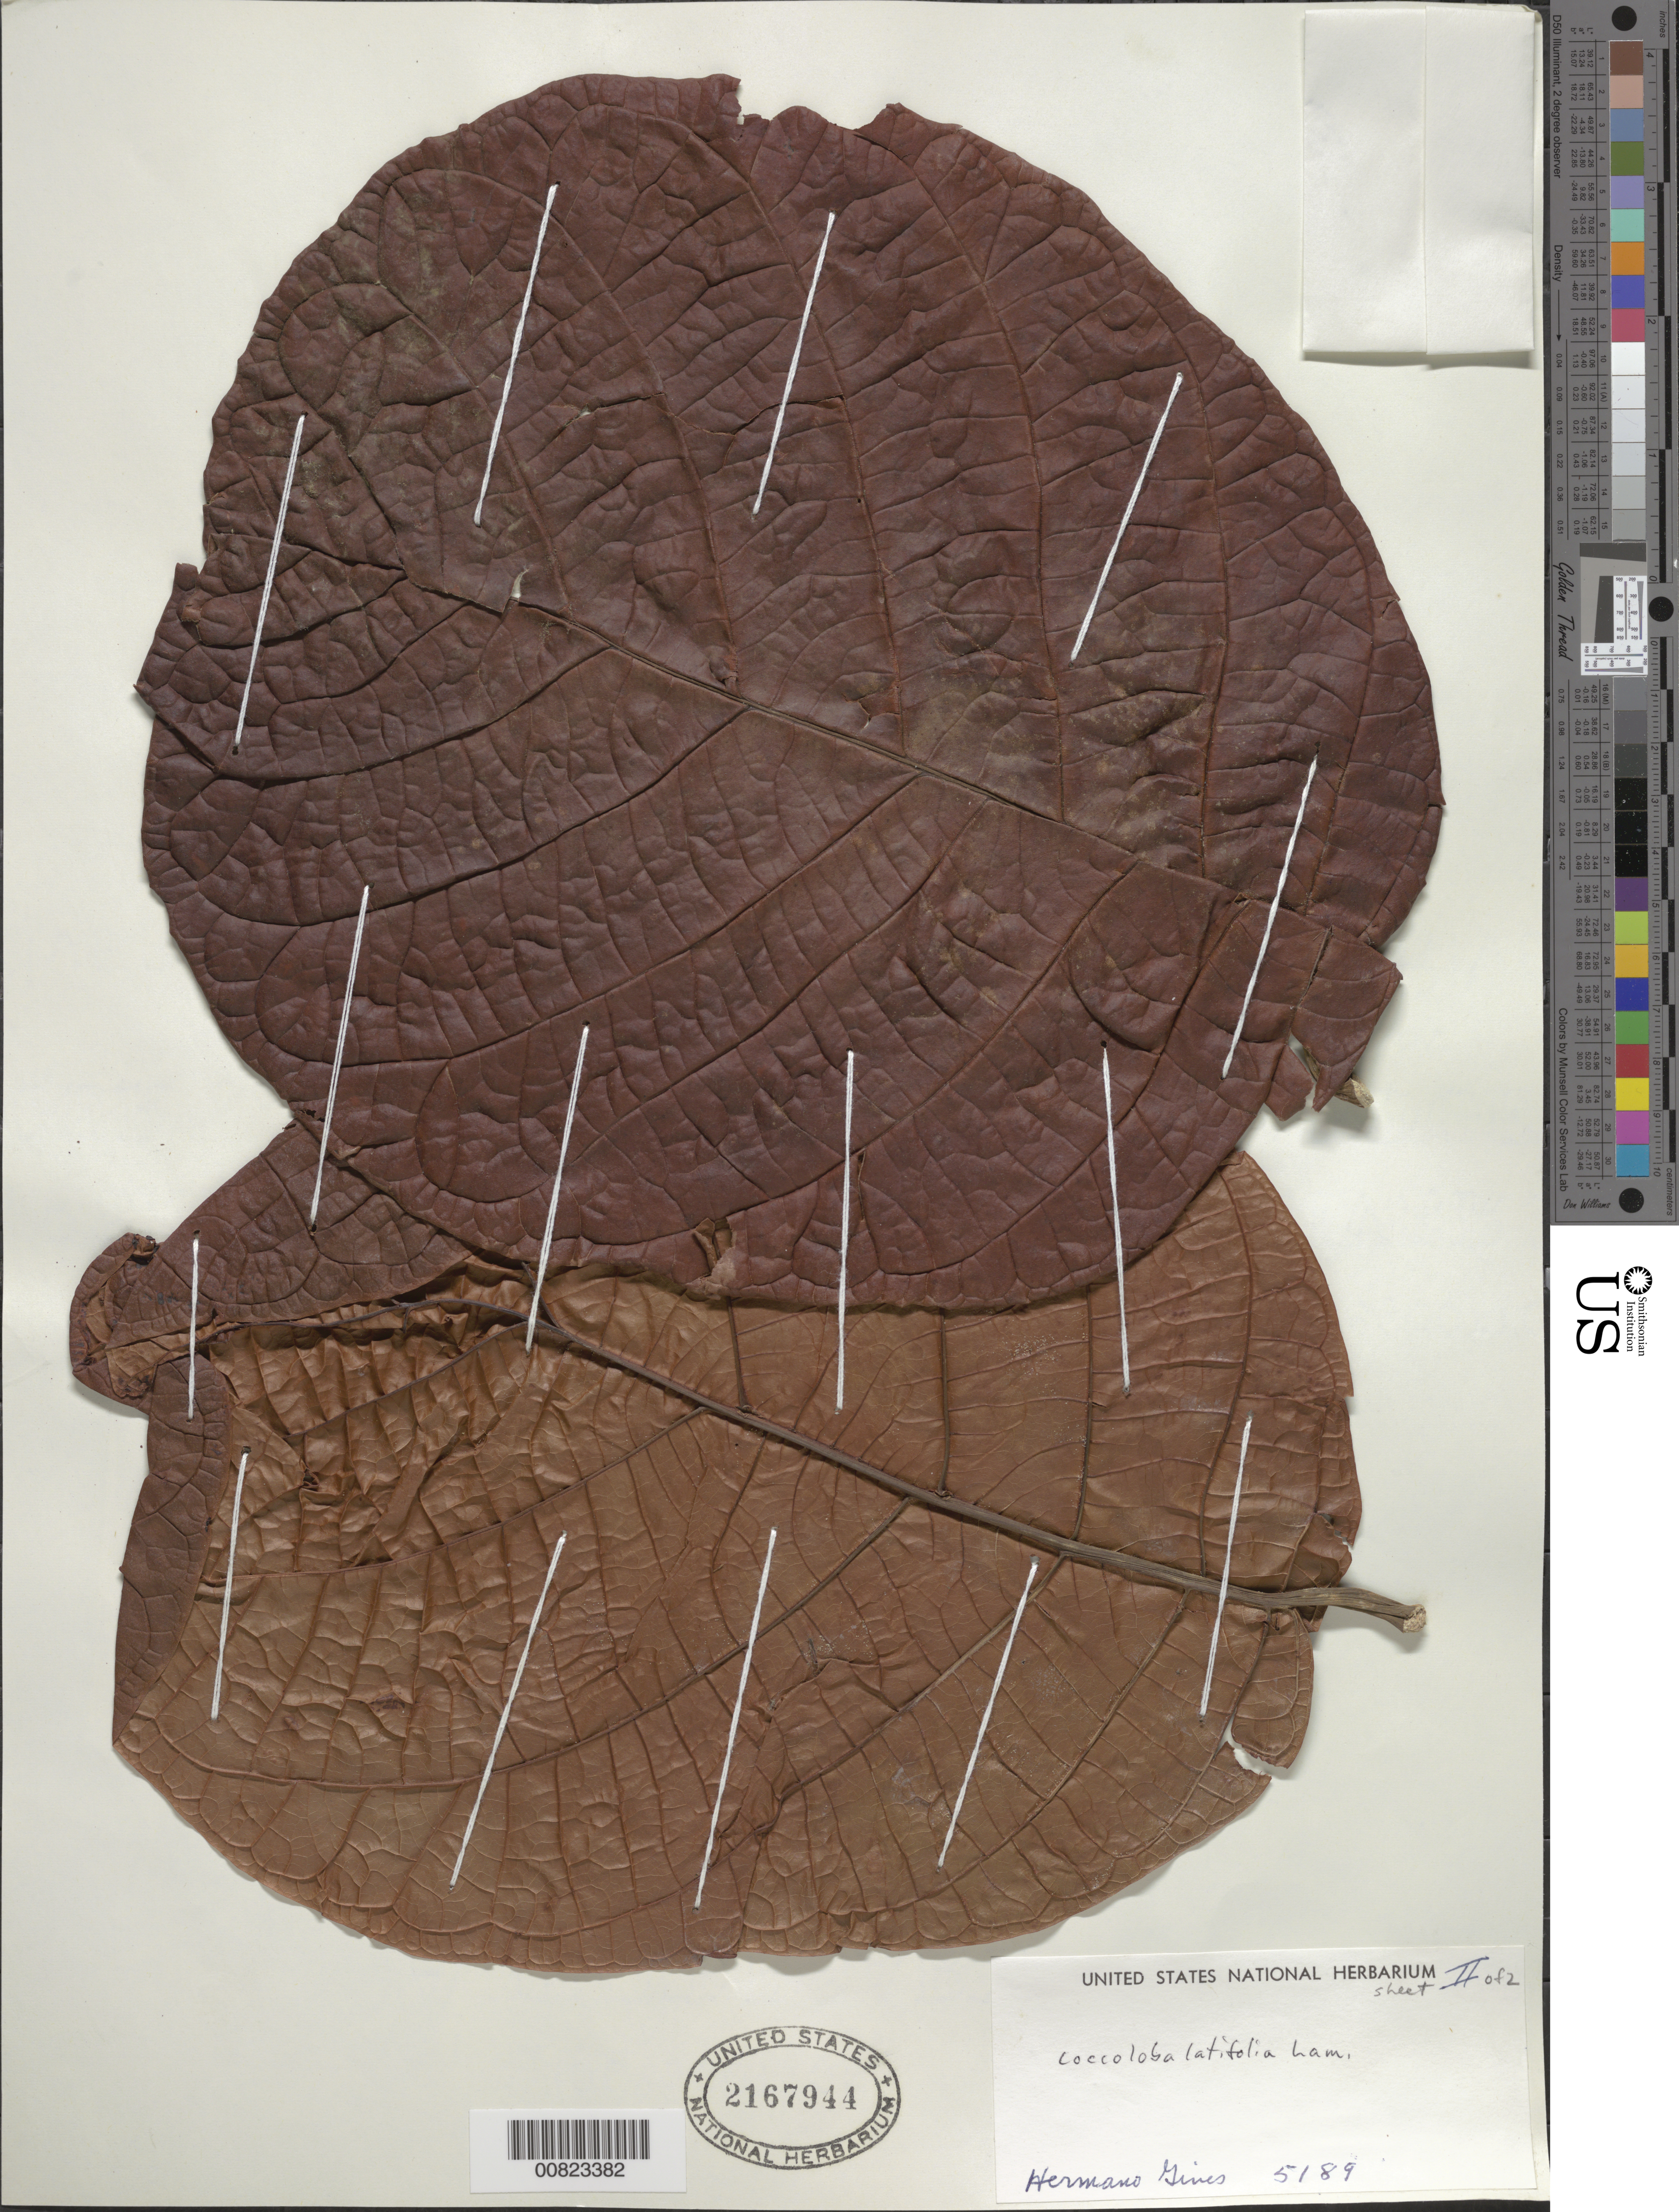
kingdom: Plantae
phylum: Tracheophyta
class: Magnoliopsida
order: Caryophyllales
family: Polygonaceae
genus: Coccoloba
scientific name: Coccoloba latifolia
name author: Lam.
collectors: Bro. Gines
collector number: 5189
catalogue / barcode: US 2167944